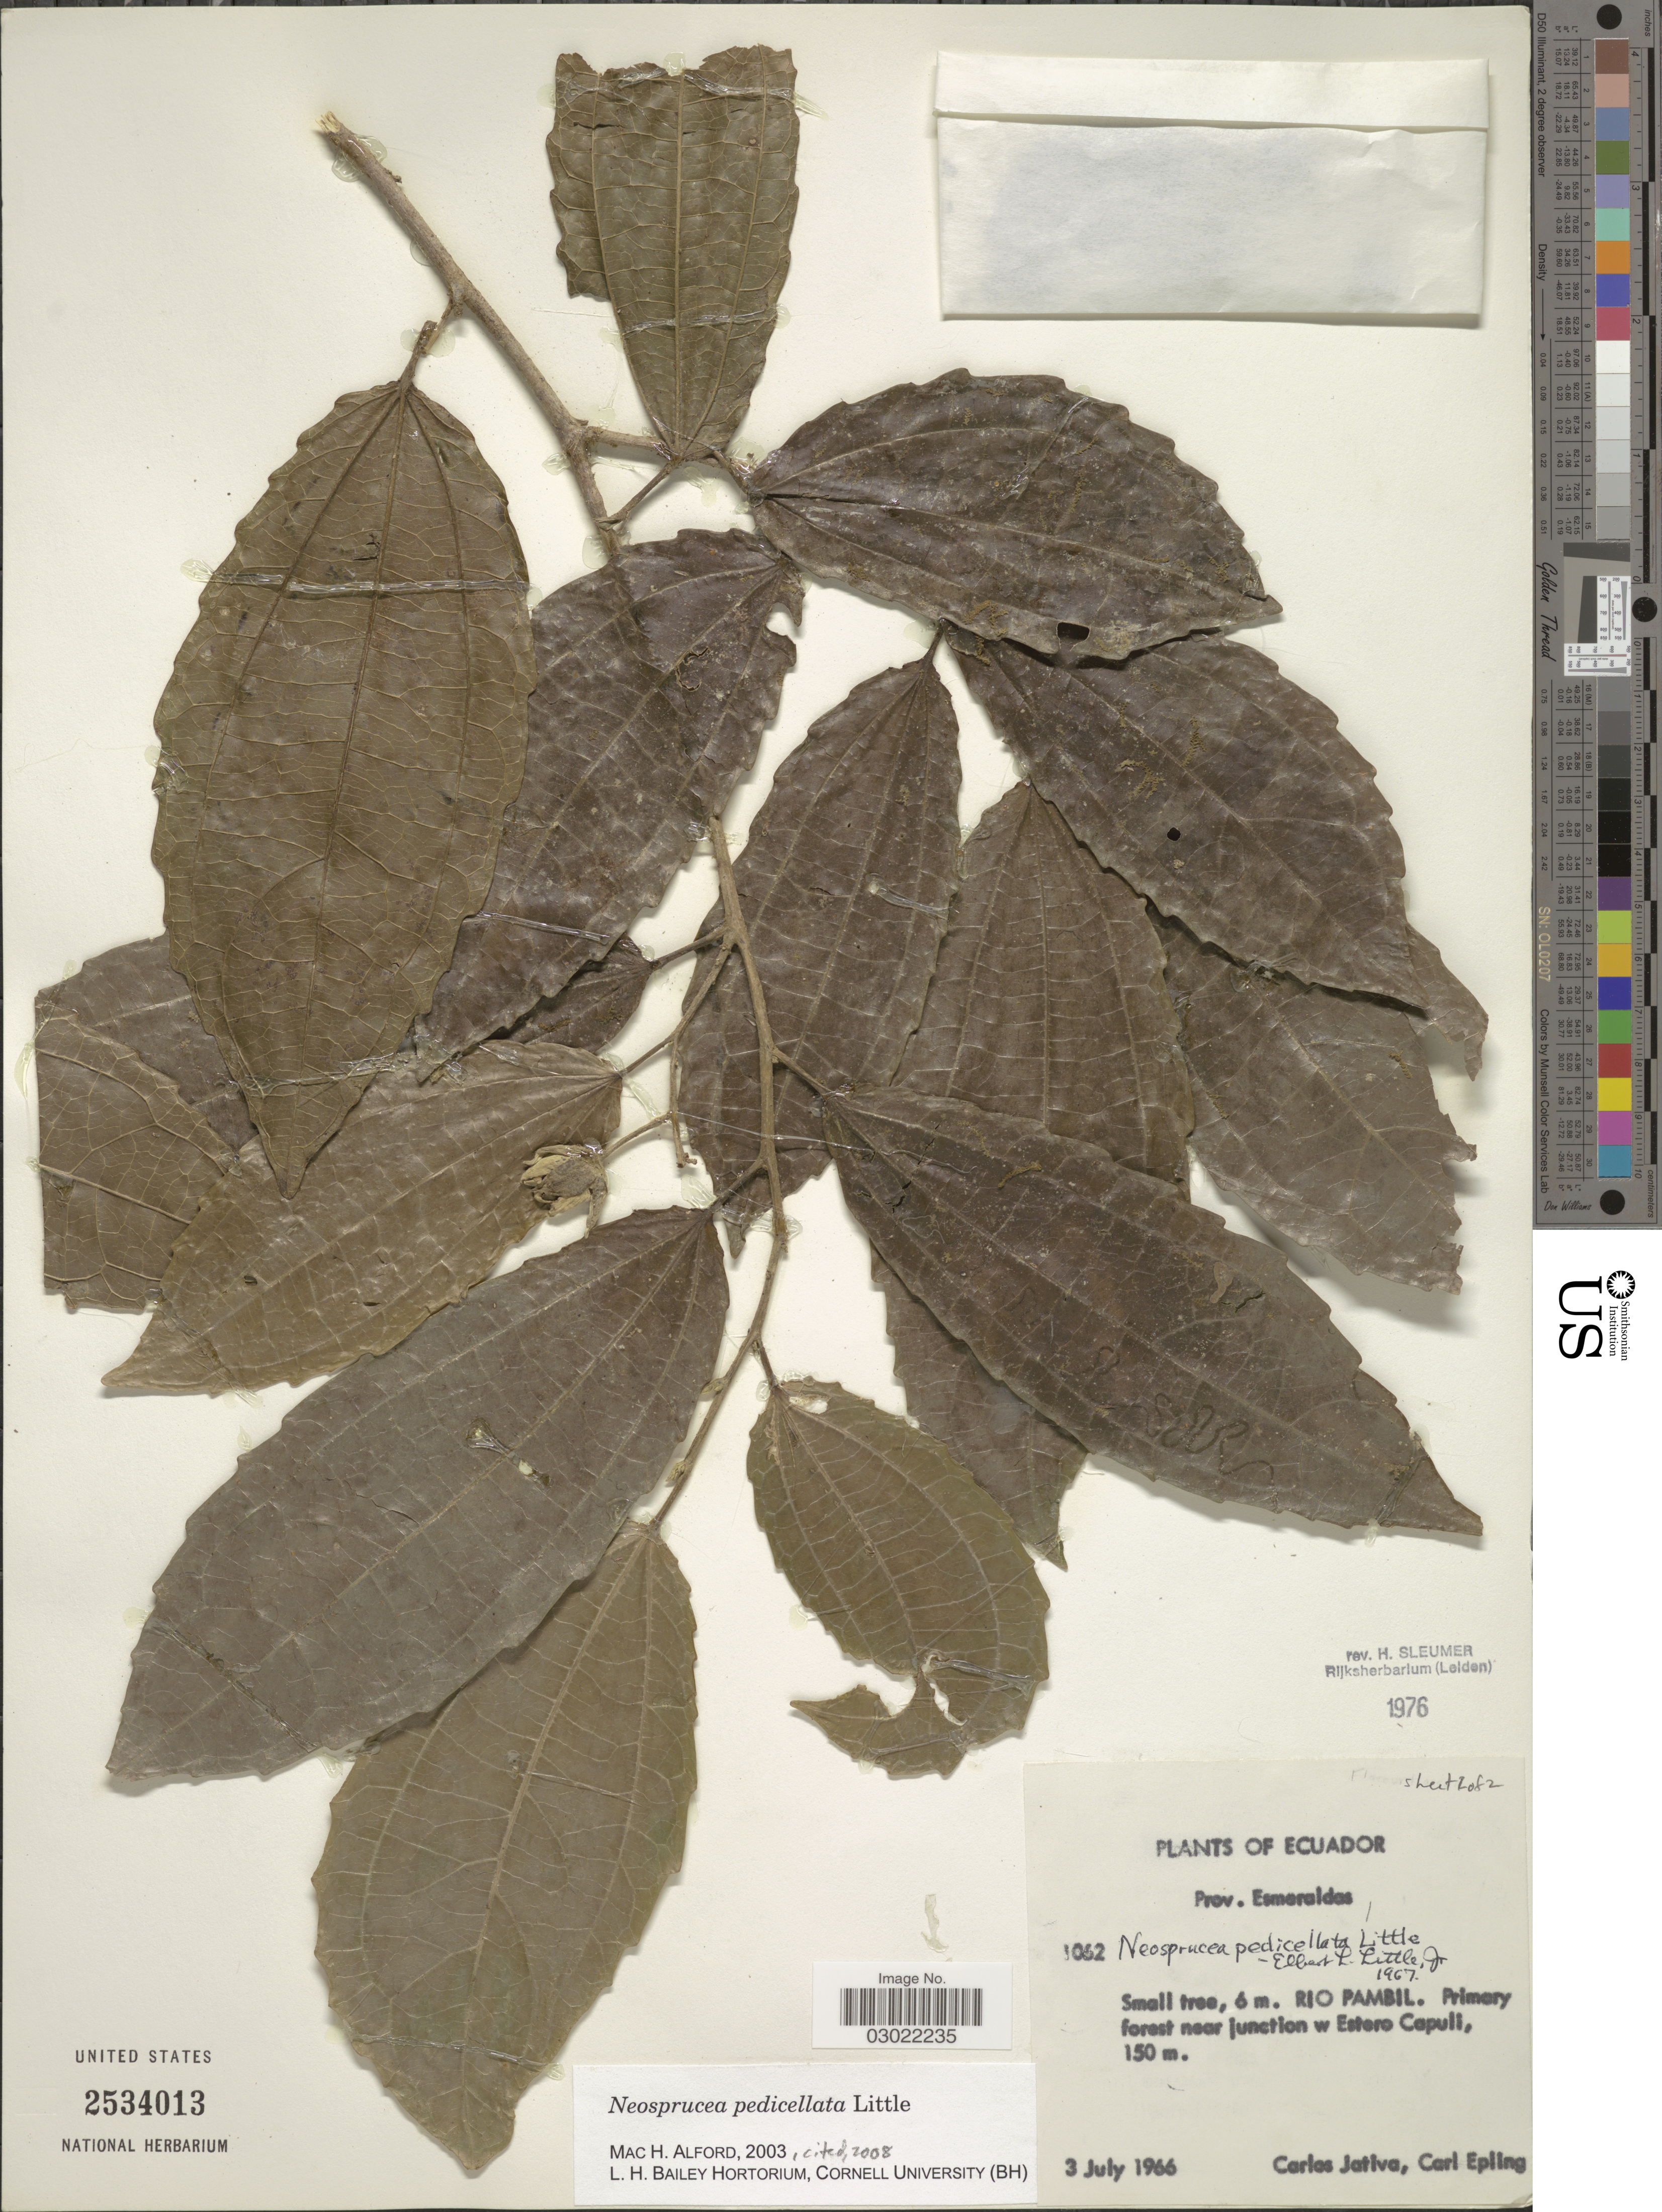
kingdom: Plantae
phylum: Tracheophyta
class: Magnoliopsida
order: Malpighiales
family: Salicaceae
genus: Neosprucea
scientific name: Neosprucea pedicellata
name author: Little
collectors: C. D. Játiva & C. C. Epling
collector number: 1062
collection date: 1966-07-03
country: Ecuador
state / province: Esmeraldas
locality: Rio Pambil. Near junction w Estero Capuli.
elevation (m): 150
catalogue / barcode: US 2534013